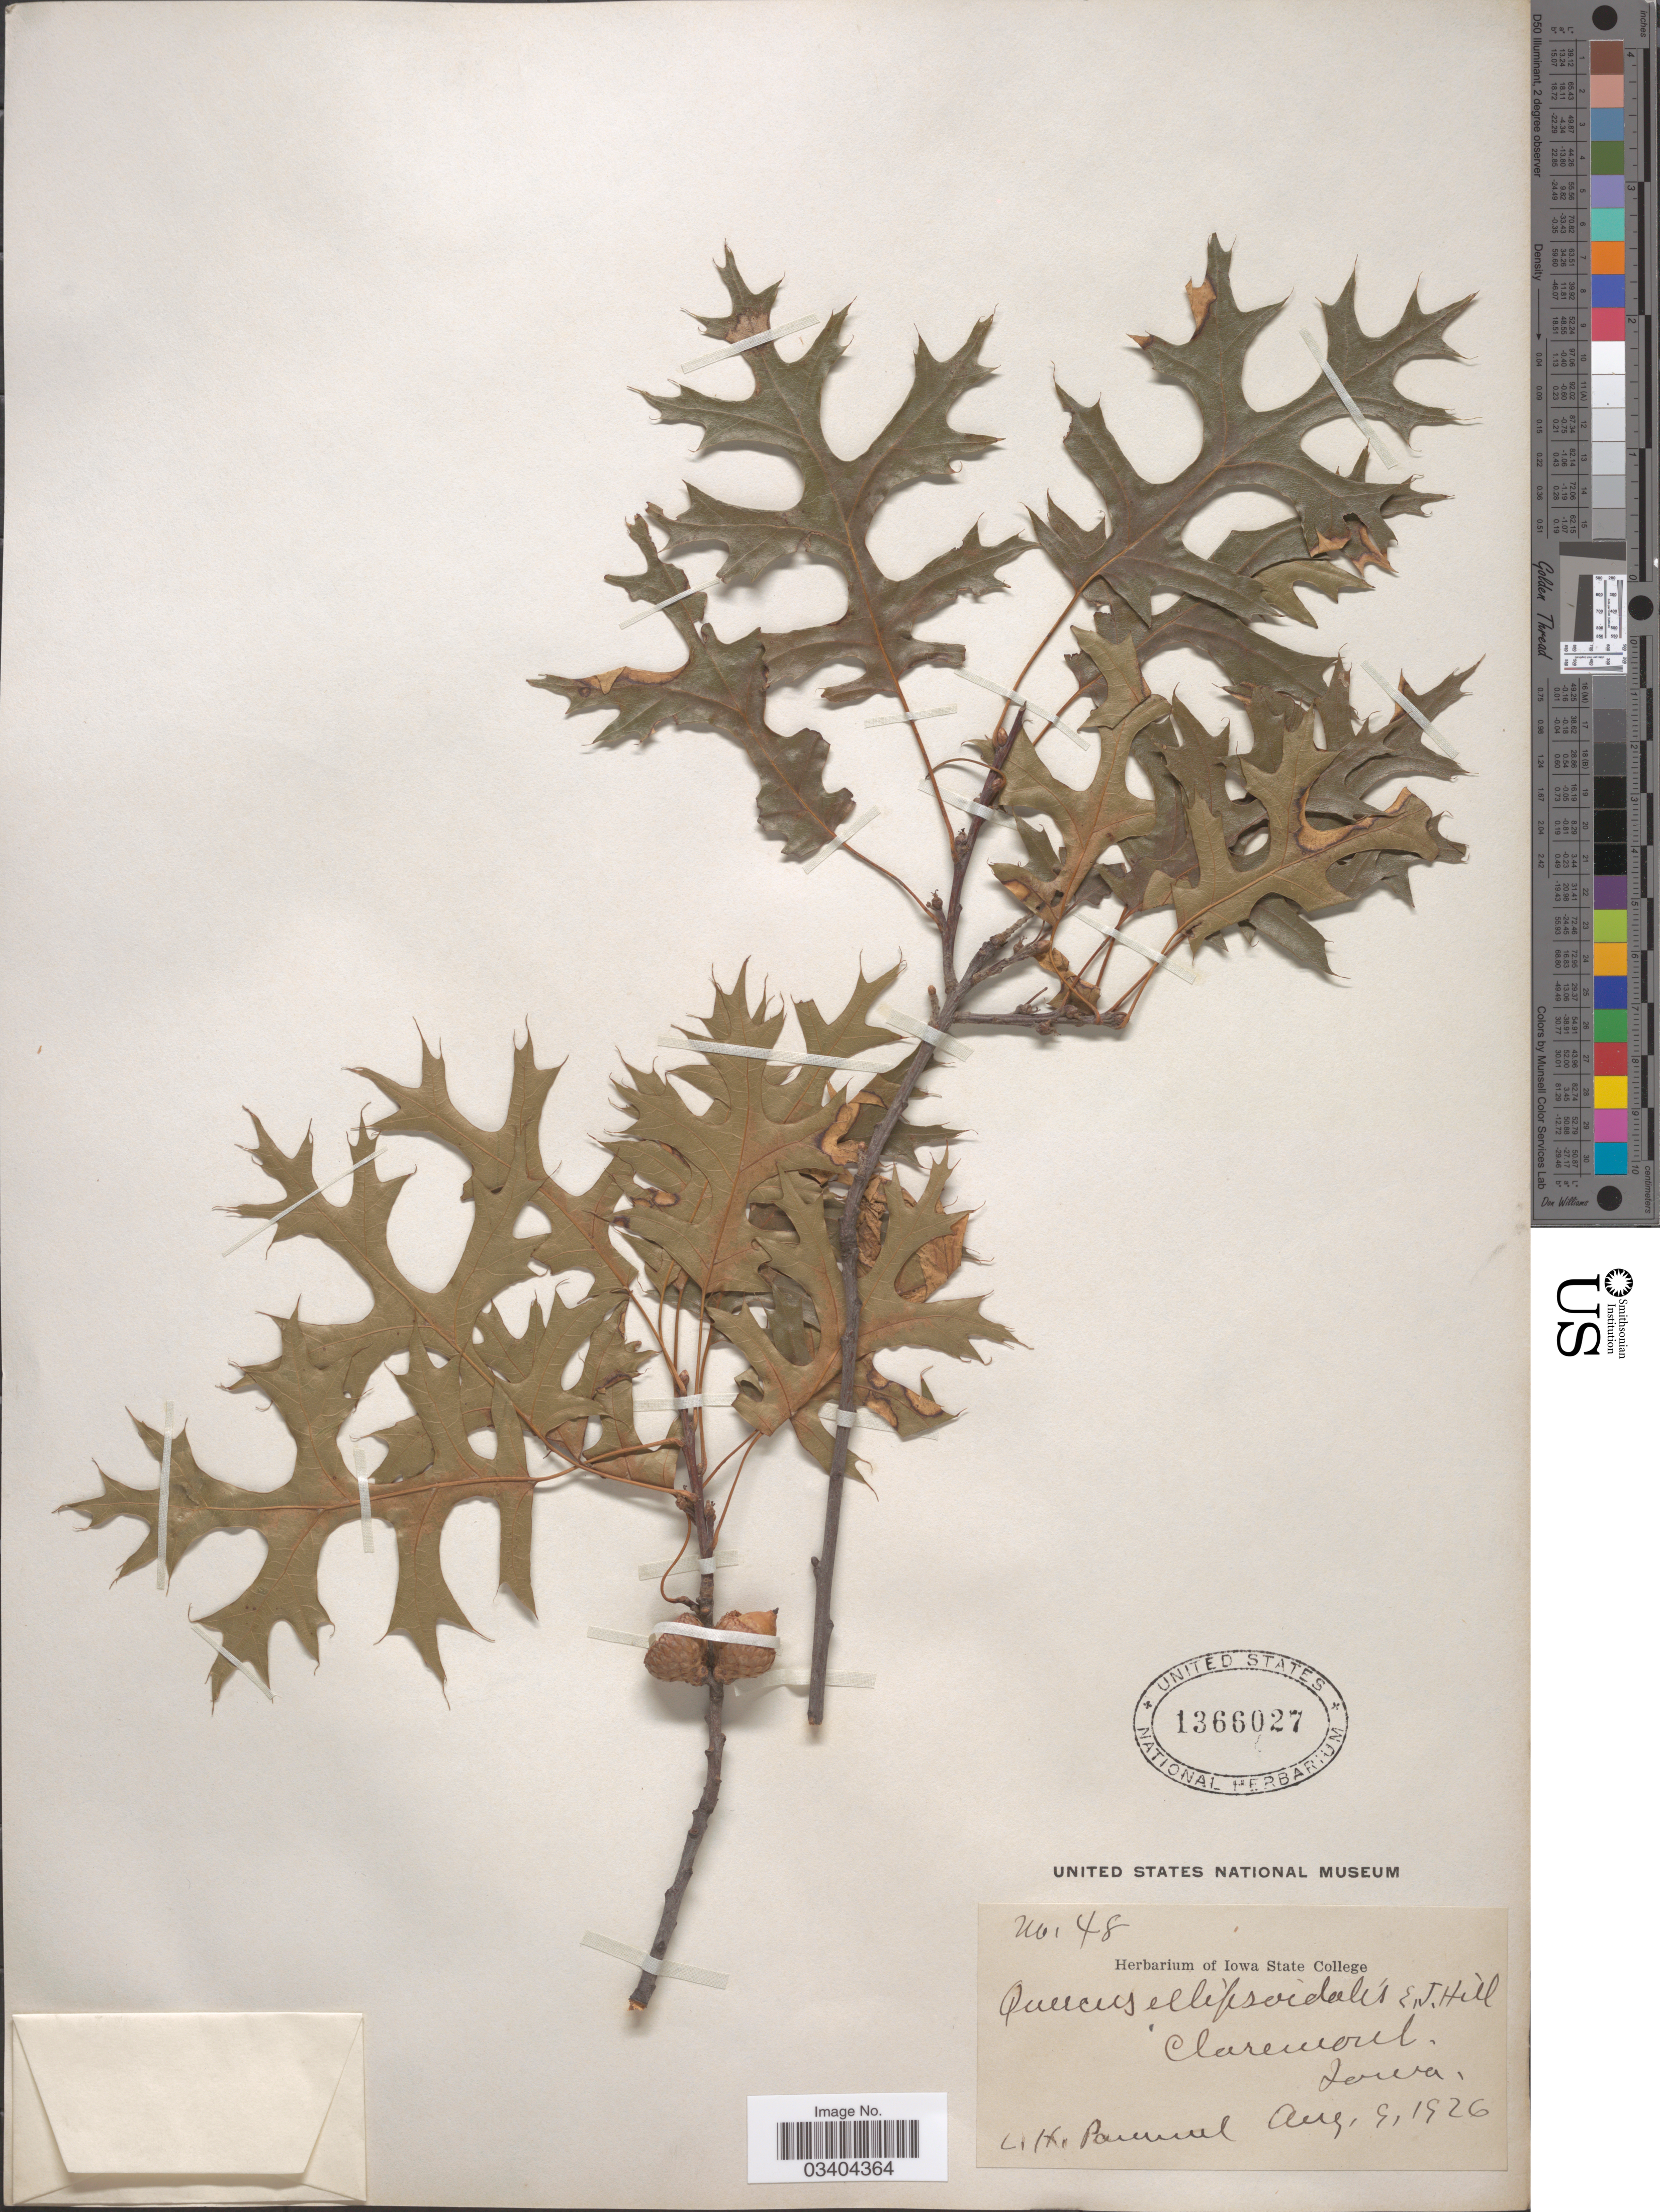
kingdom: Plantae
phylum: Tracheophyta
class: Magnoliopsida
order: Fagales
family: Fagaceae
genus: Quercus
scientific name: Quercus ellipsoidalis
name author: E.J. Hill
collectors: L. Pammel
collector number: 48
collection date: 1926-08-09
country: United States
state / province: Iowa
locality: Claremont.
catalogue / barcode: US 1366027